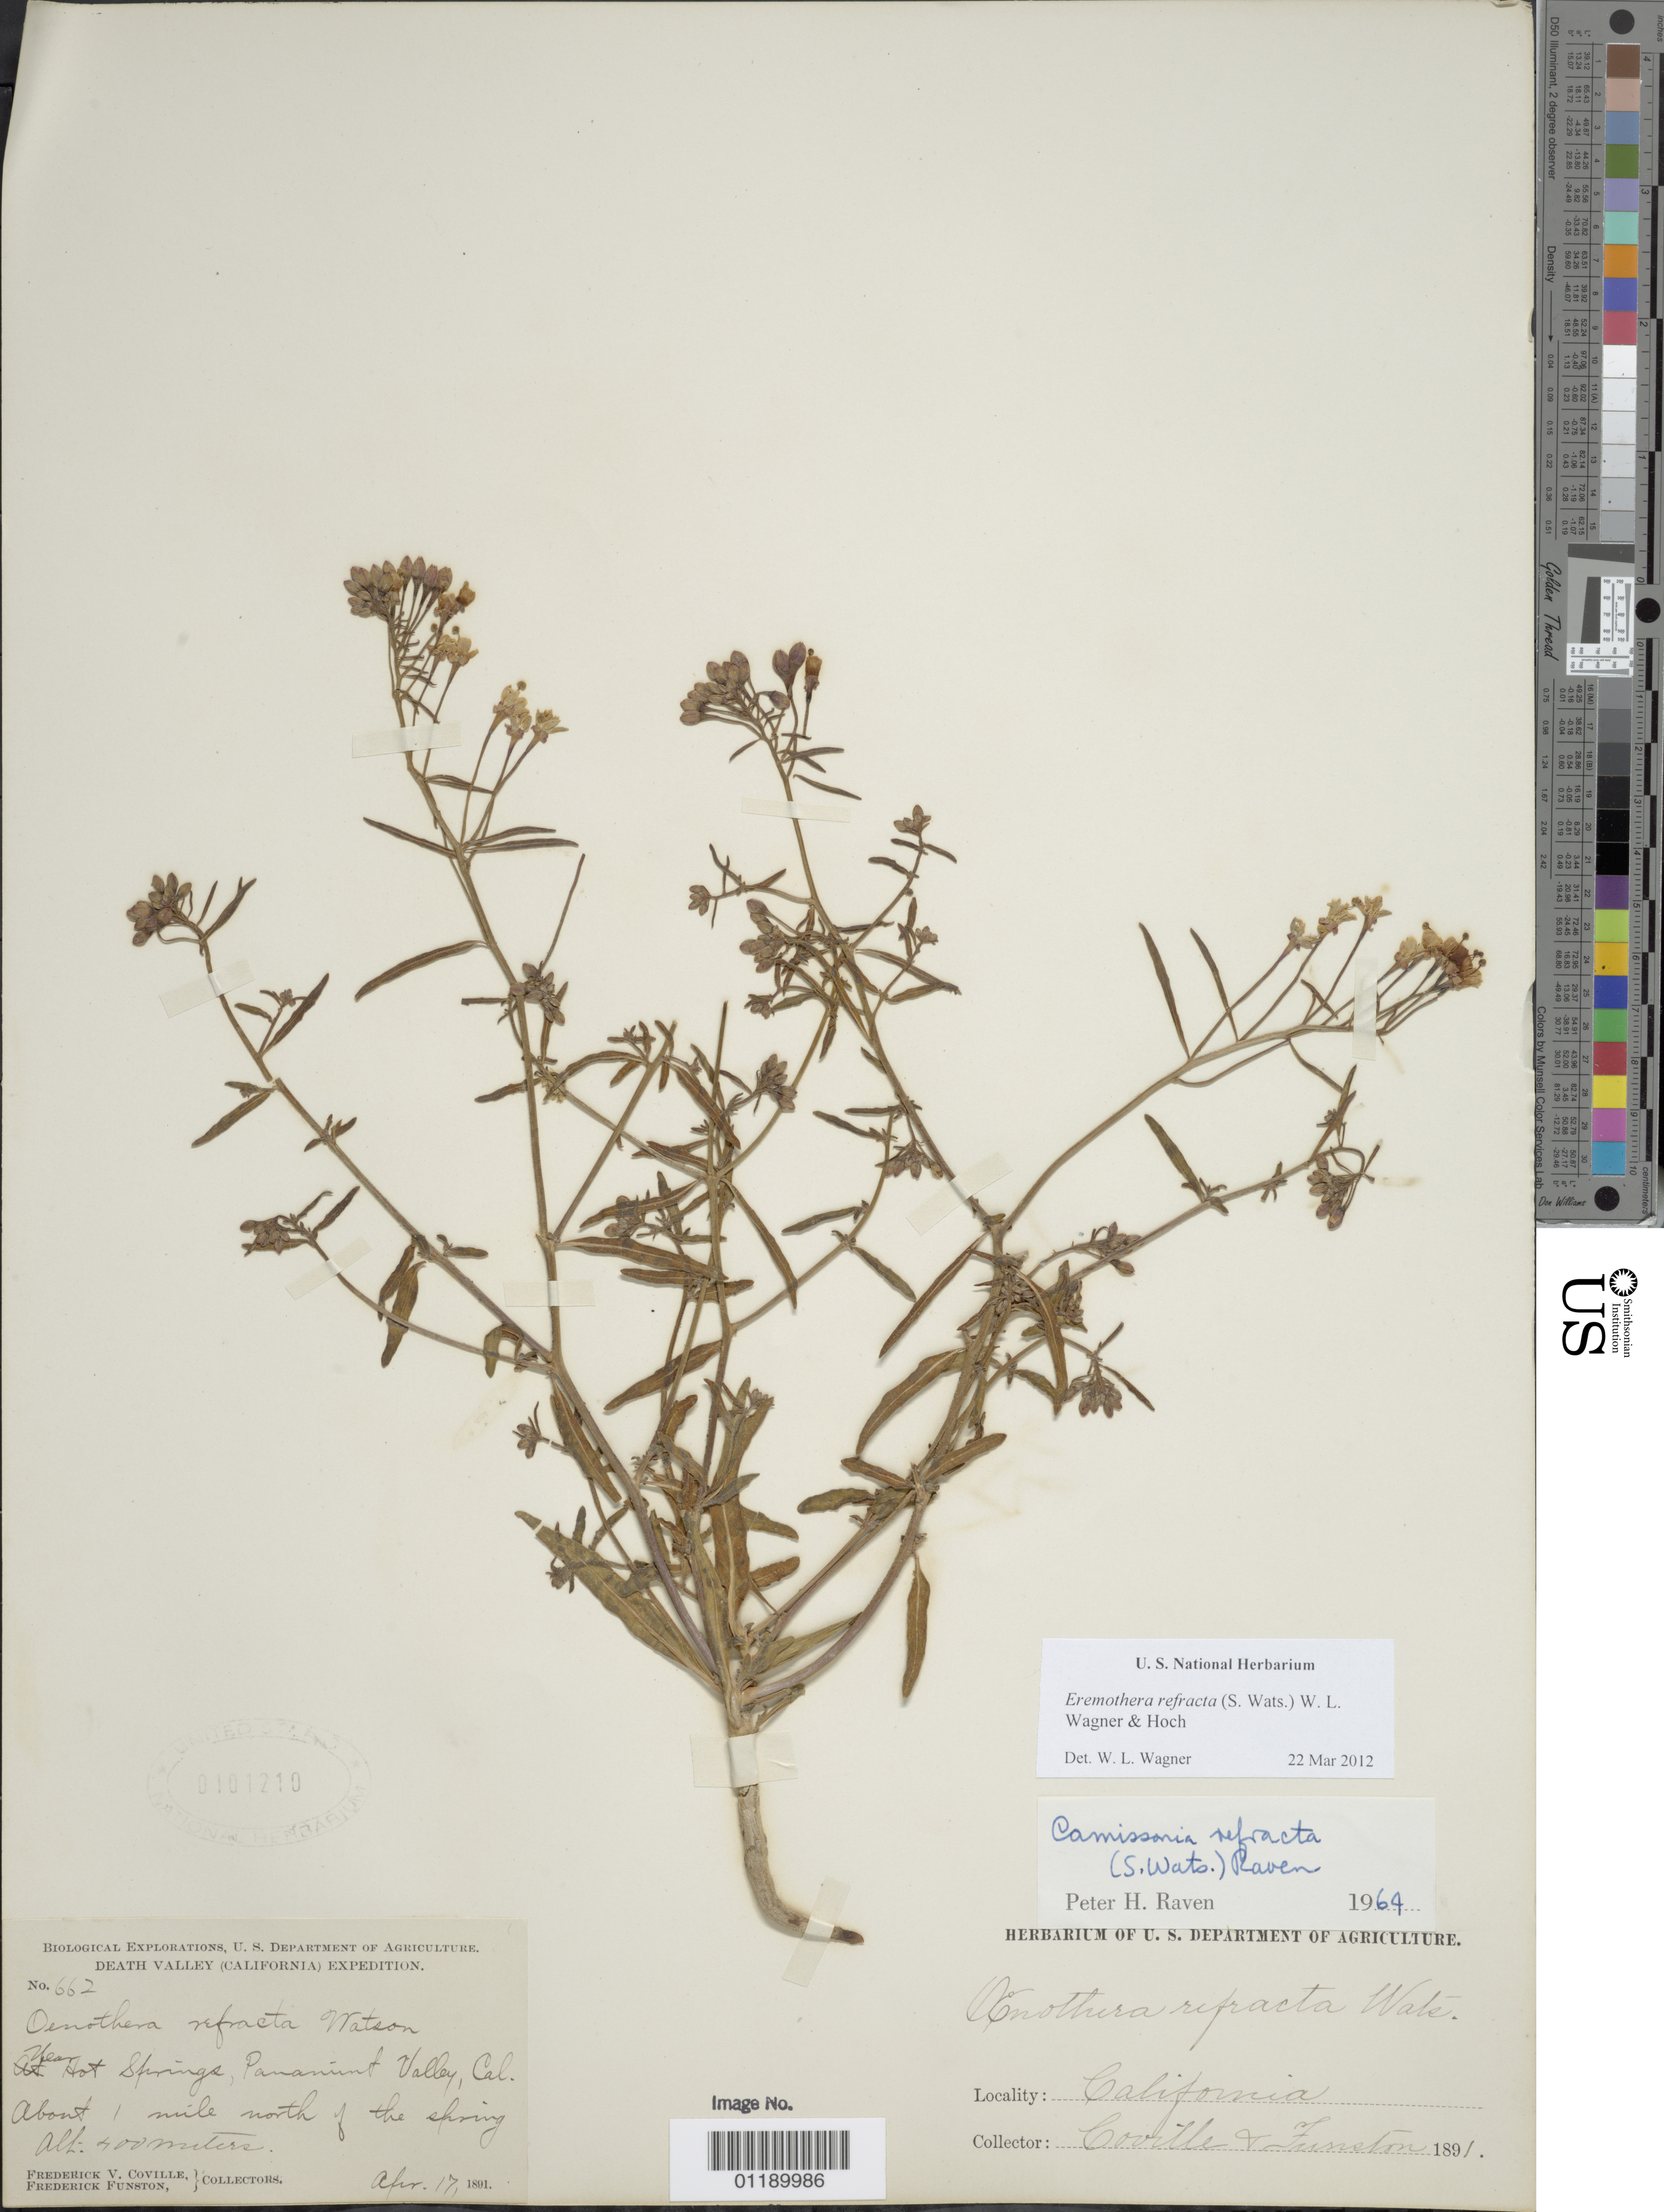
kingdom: Plantae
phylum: Tracheophyta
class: Magnoliopsida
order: Myrtales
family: Onagraceae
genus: Eremothera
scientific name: Eremothera refracta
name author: (S. Watson) W.L. Wagner & Hoch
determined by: Wagner, W. L., (BOT), Smithsonian Institution - National Museum of Natural History (UNITED STATES)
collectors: F. V. Coville & F. Funston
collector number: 662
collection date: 1891-04-17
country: United States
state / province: California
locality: near Hot Springs, Panamint Valley, about 1 mile north of the spring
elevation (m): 400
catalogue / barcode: US 101210